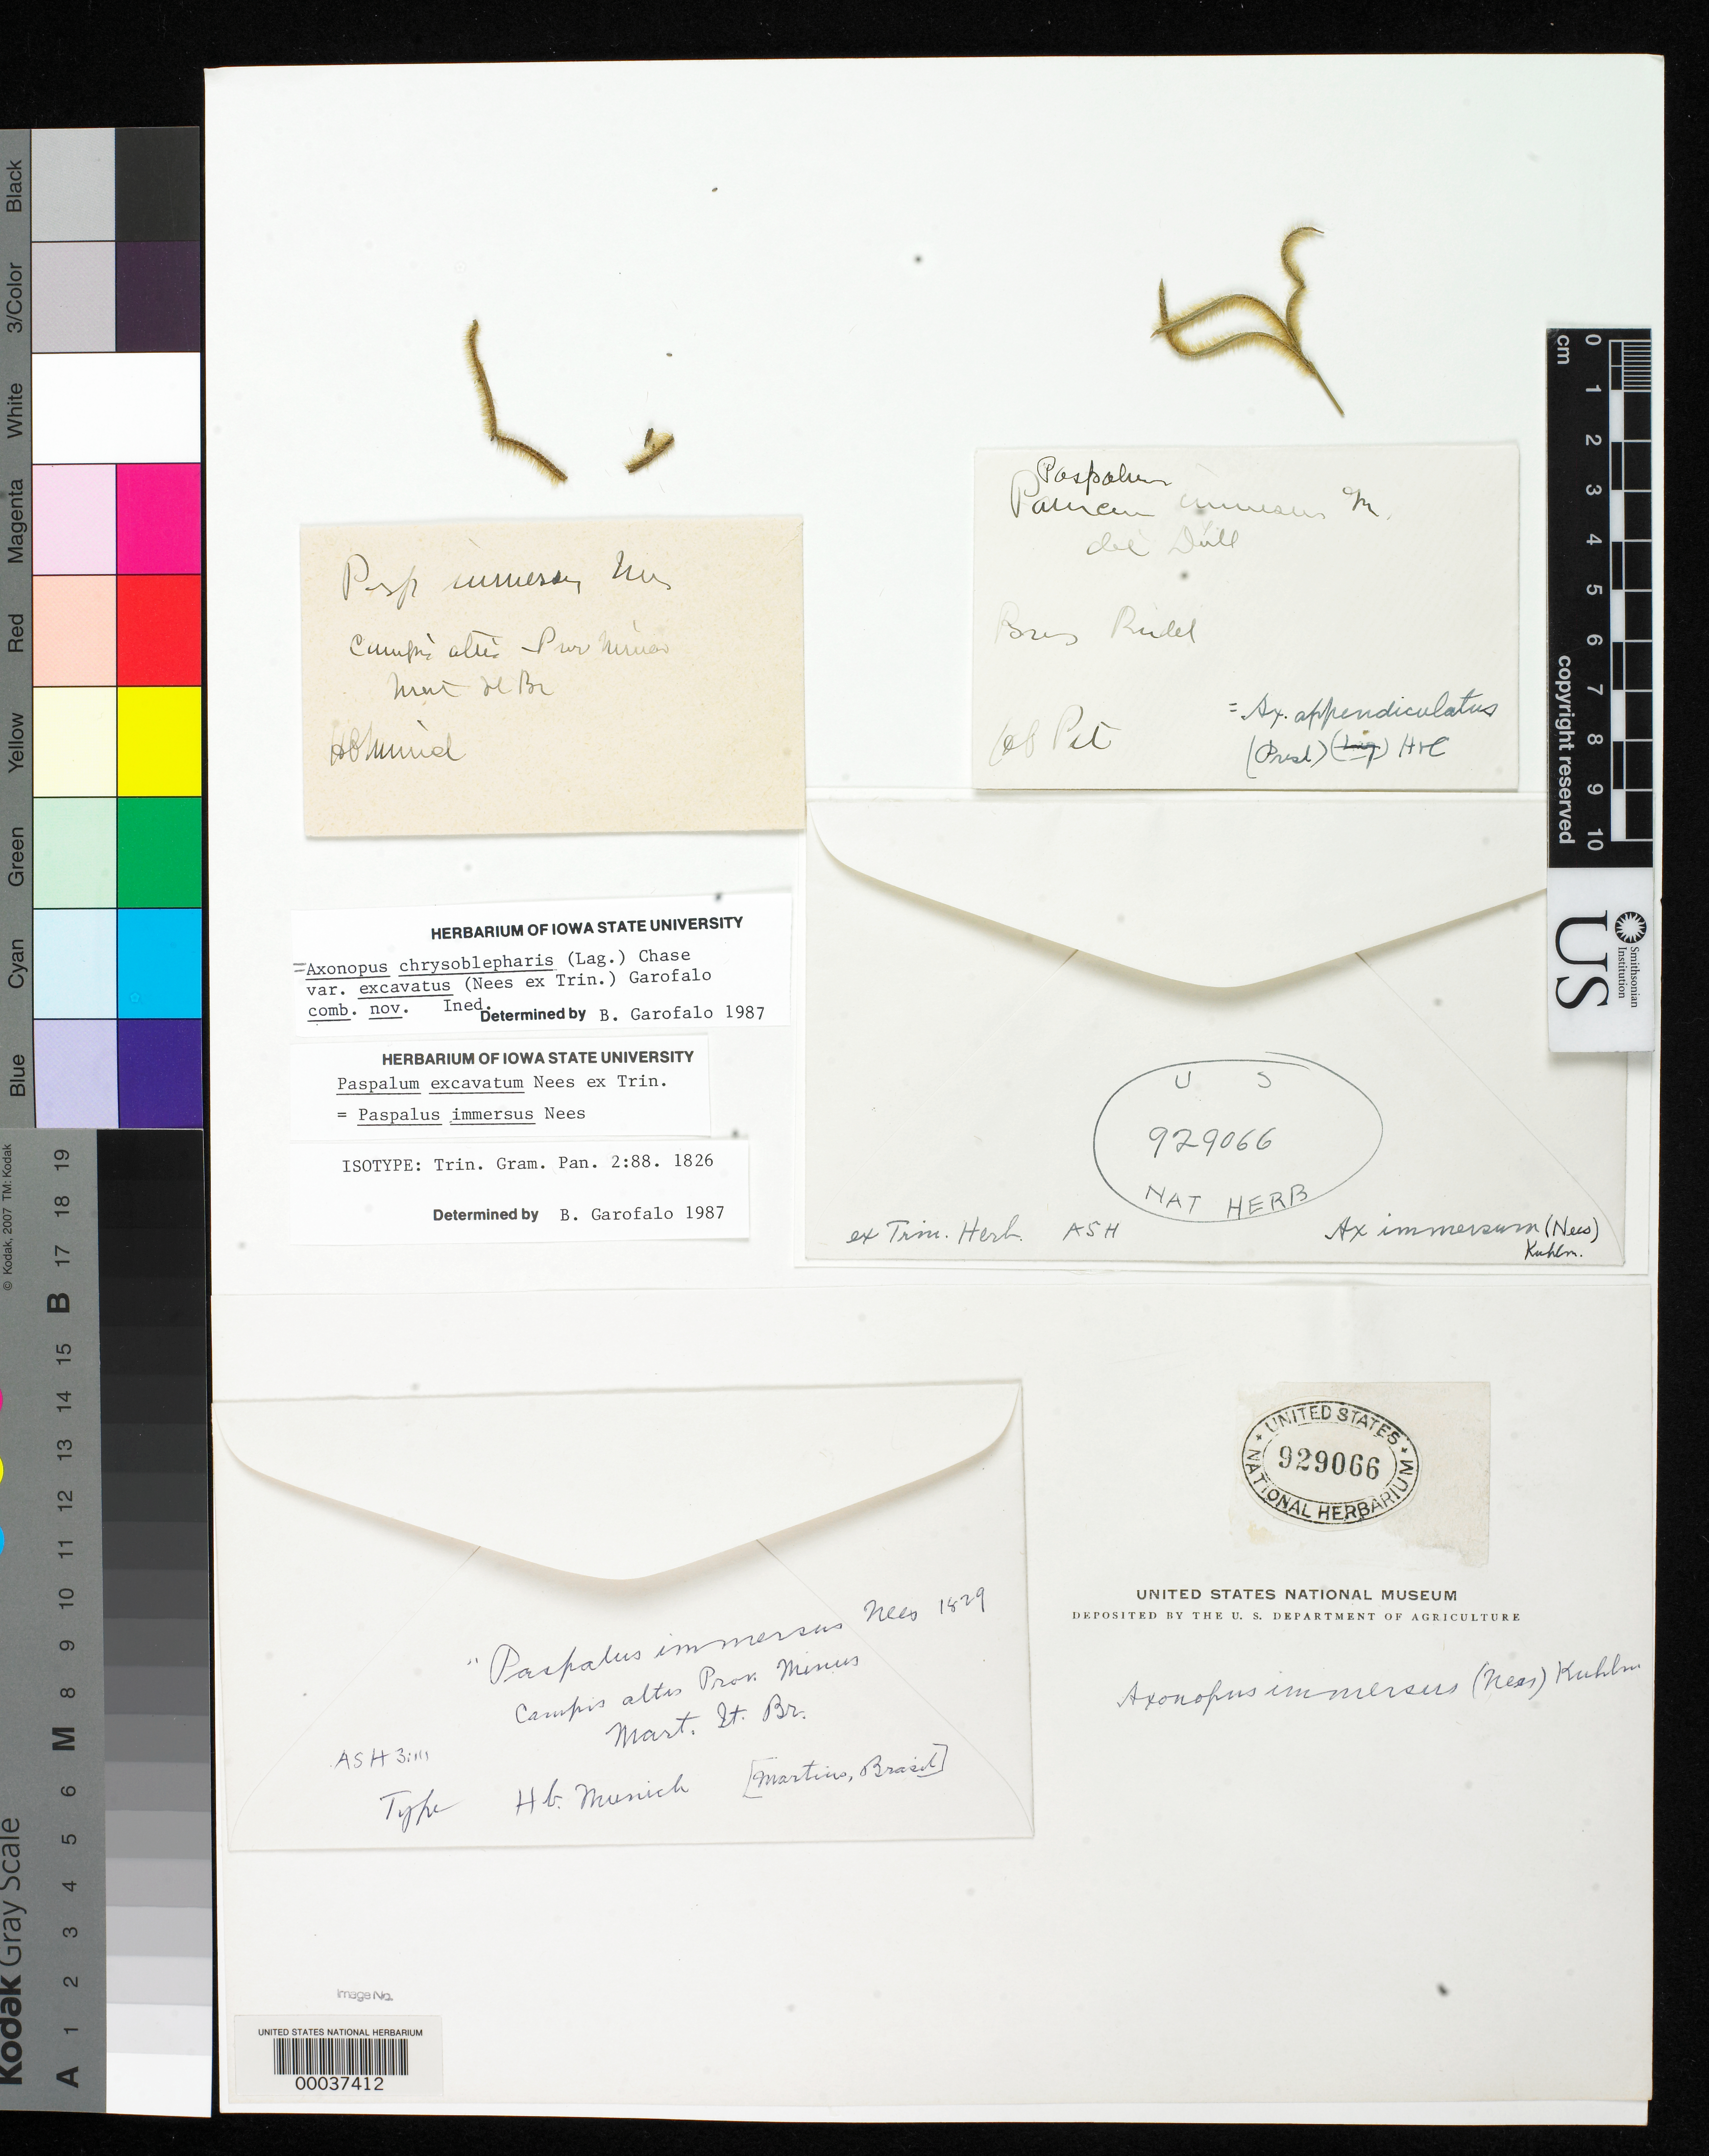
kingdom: Plantae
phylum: Tracheophyta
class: Liliopsida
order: Poales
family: Poaceae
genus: Paspalum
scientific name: Paspalum immersum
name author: Nees in Mart.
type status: Type Fragment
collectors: L. Riedel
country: Brazil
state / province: Minas Gerais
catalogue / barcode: US 929066